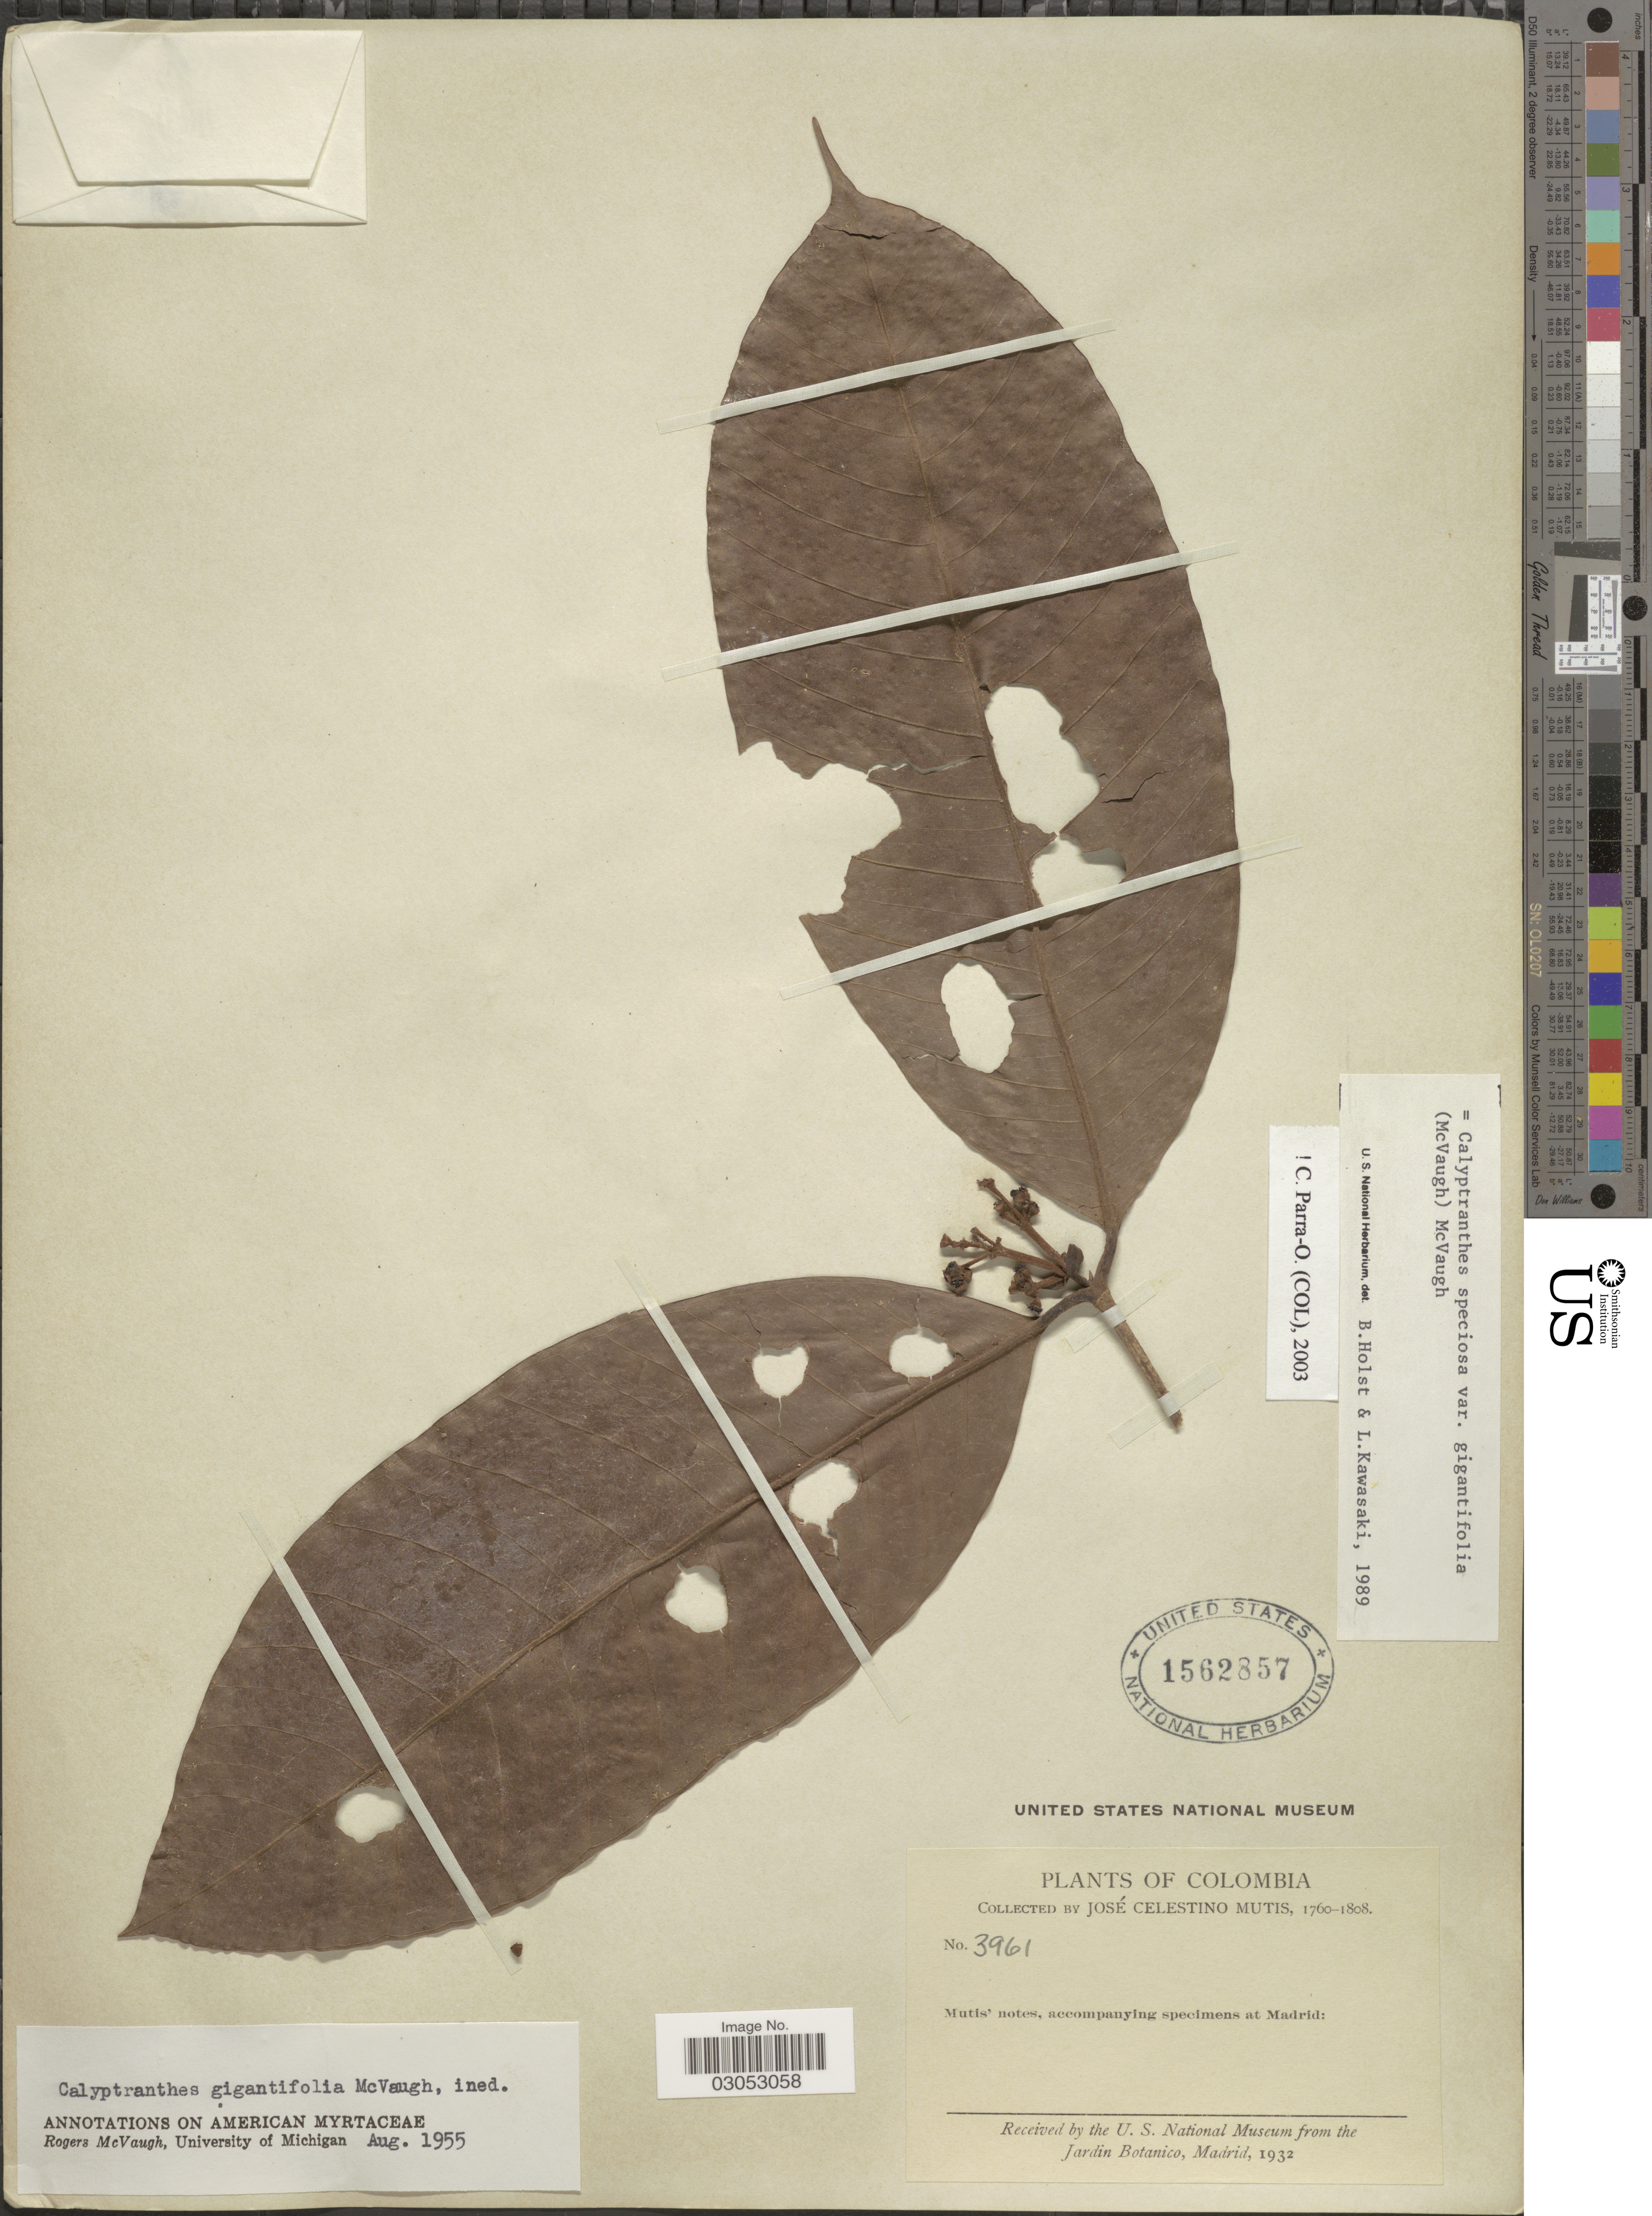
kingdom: Plantae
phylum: Tracheophyta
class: Magnoliopsida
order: Myrtales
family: Myrtaceae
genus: Myrcia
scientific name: Myrcia neospeciosa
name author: A.R. Lourenço & E. Lucas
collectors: J. C. B. Mutis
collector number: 3961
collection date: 1760/1808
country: Colombia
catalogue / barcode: US 1562857